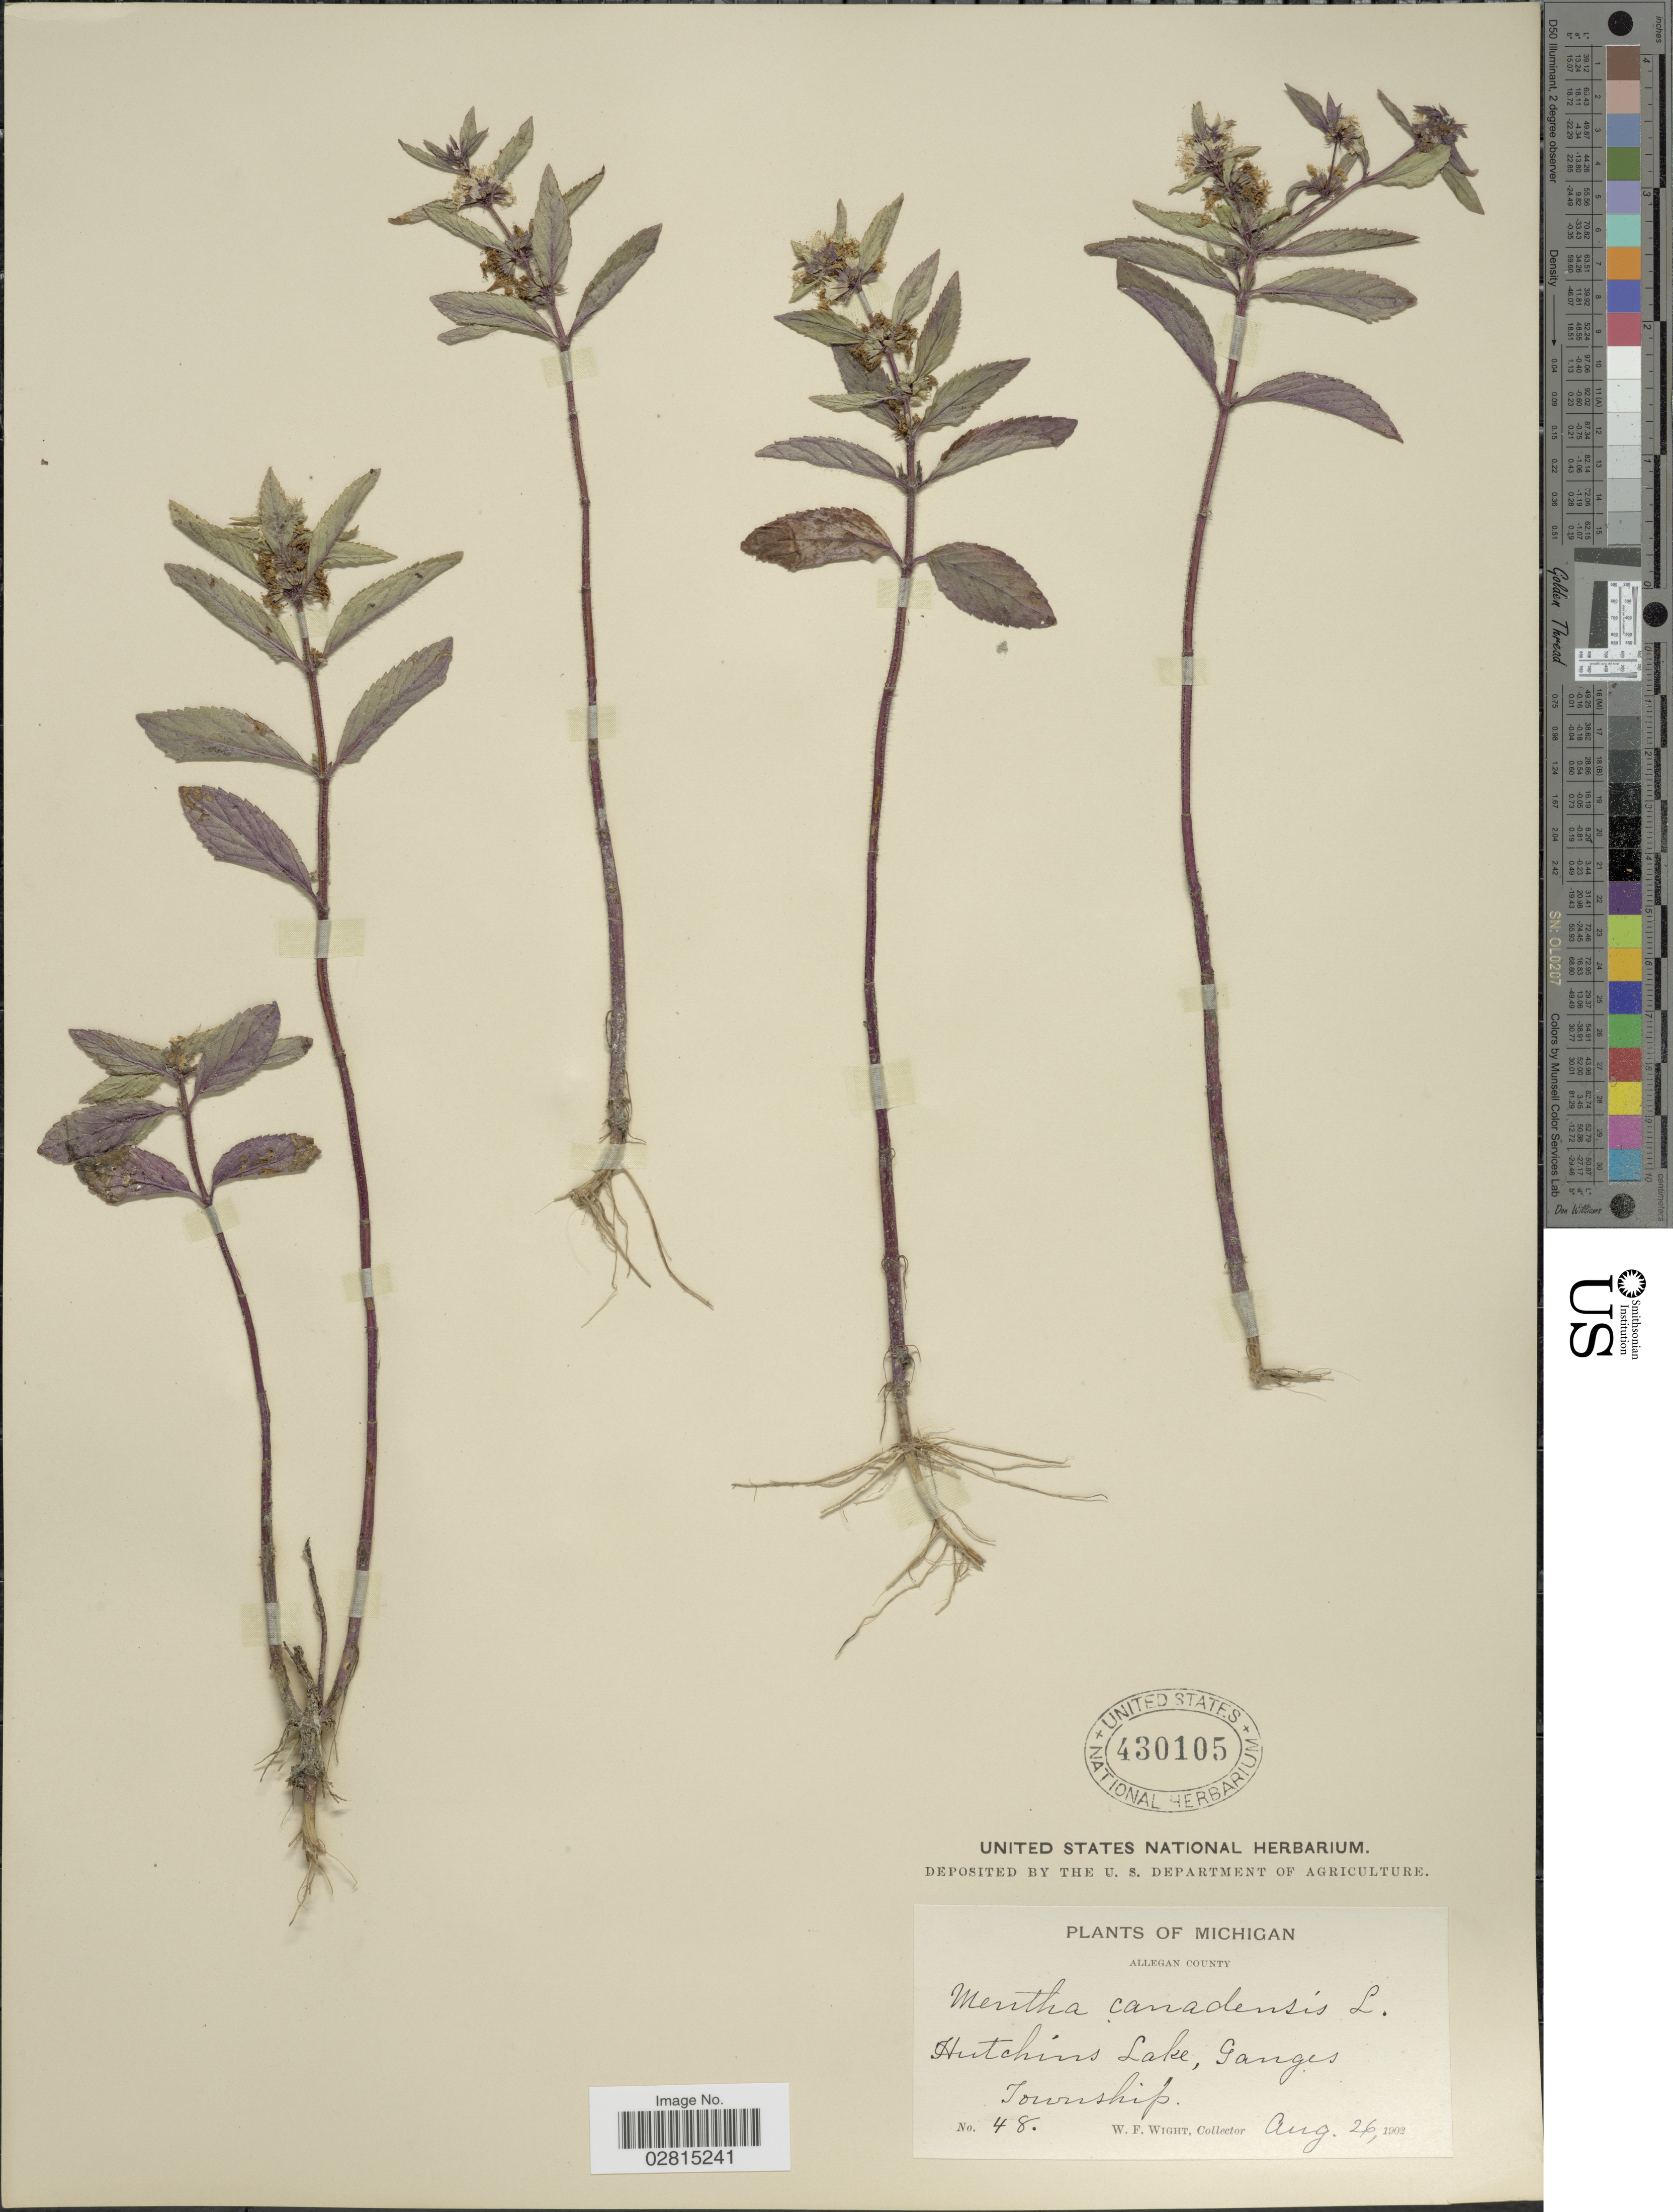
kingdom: Plantae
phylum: Tracheophyta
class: Magnoliopsida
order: Lamiales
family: Lamiaceae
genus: Mentha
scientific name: Mentha canadensis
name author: L.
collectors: W. Wight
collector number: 48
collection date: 1902-08-26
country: United States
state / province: Michigan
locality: Allegan County, Hutchins Lake, Ganges Township.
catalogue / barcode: US 430105